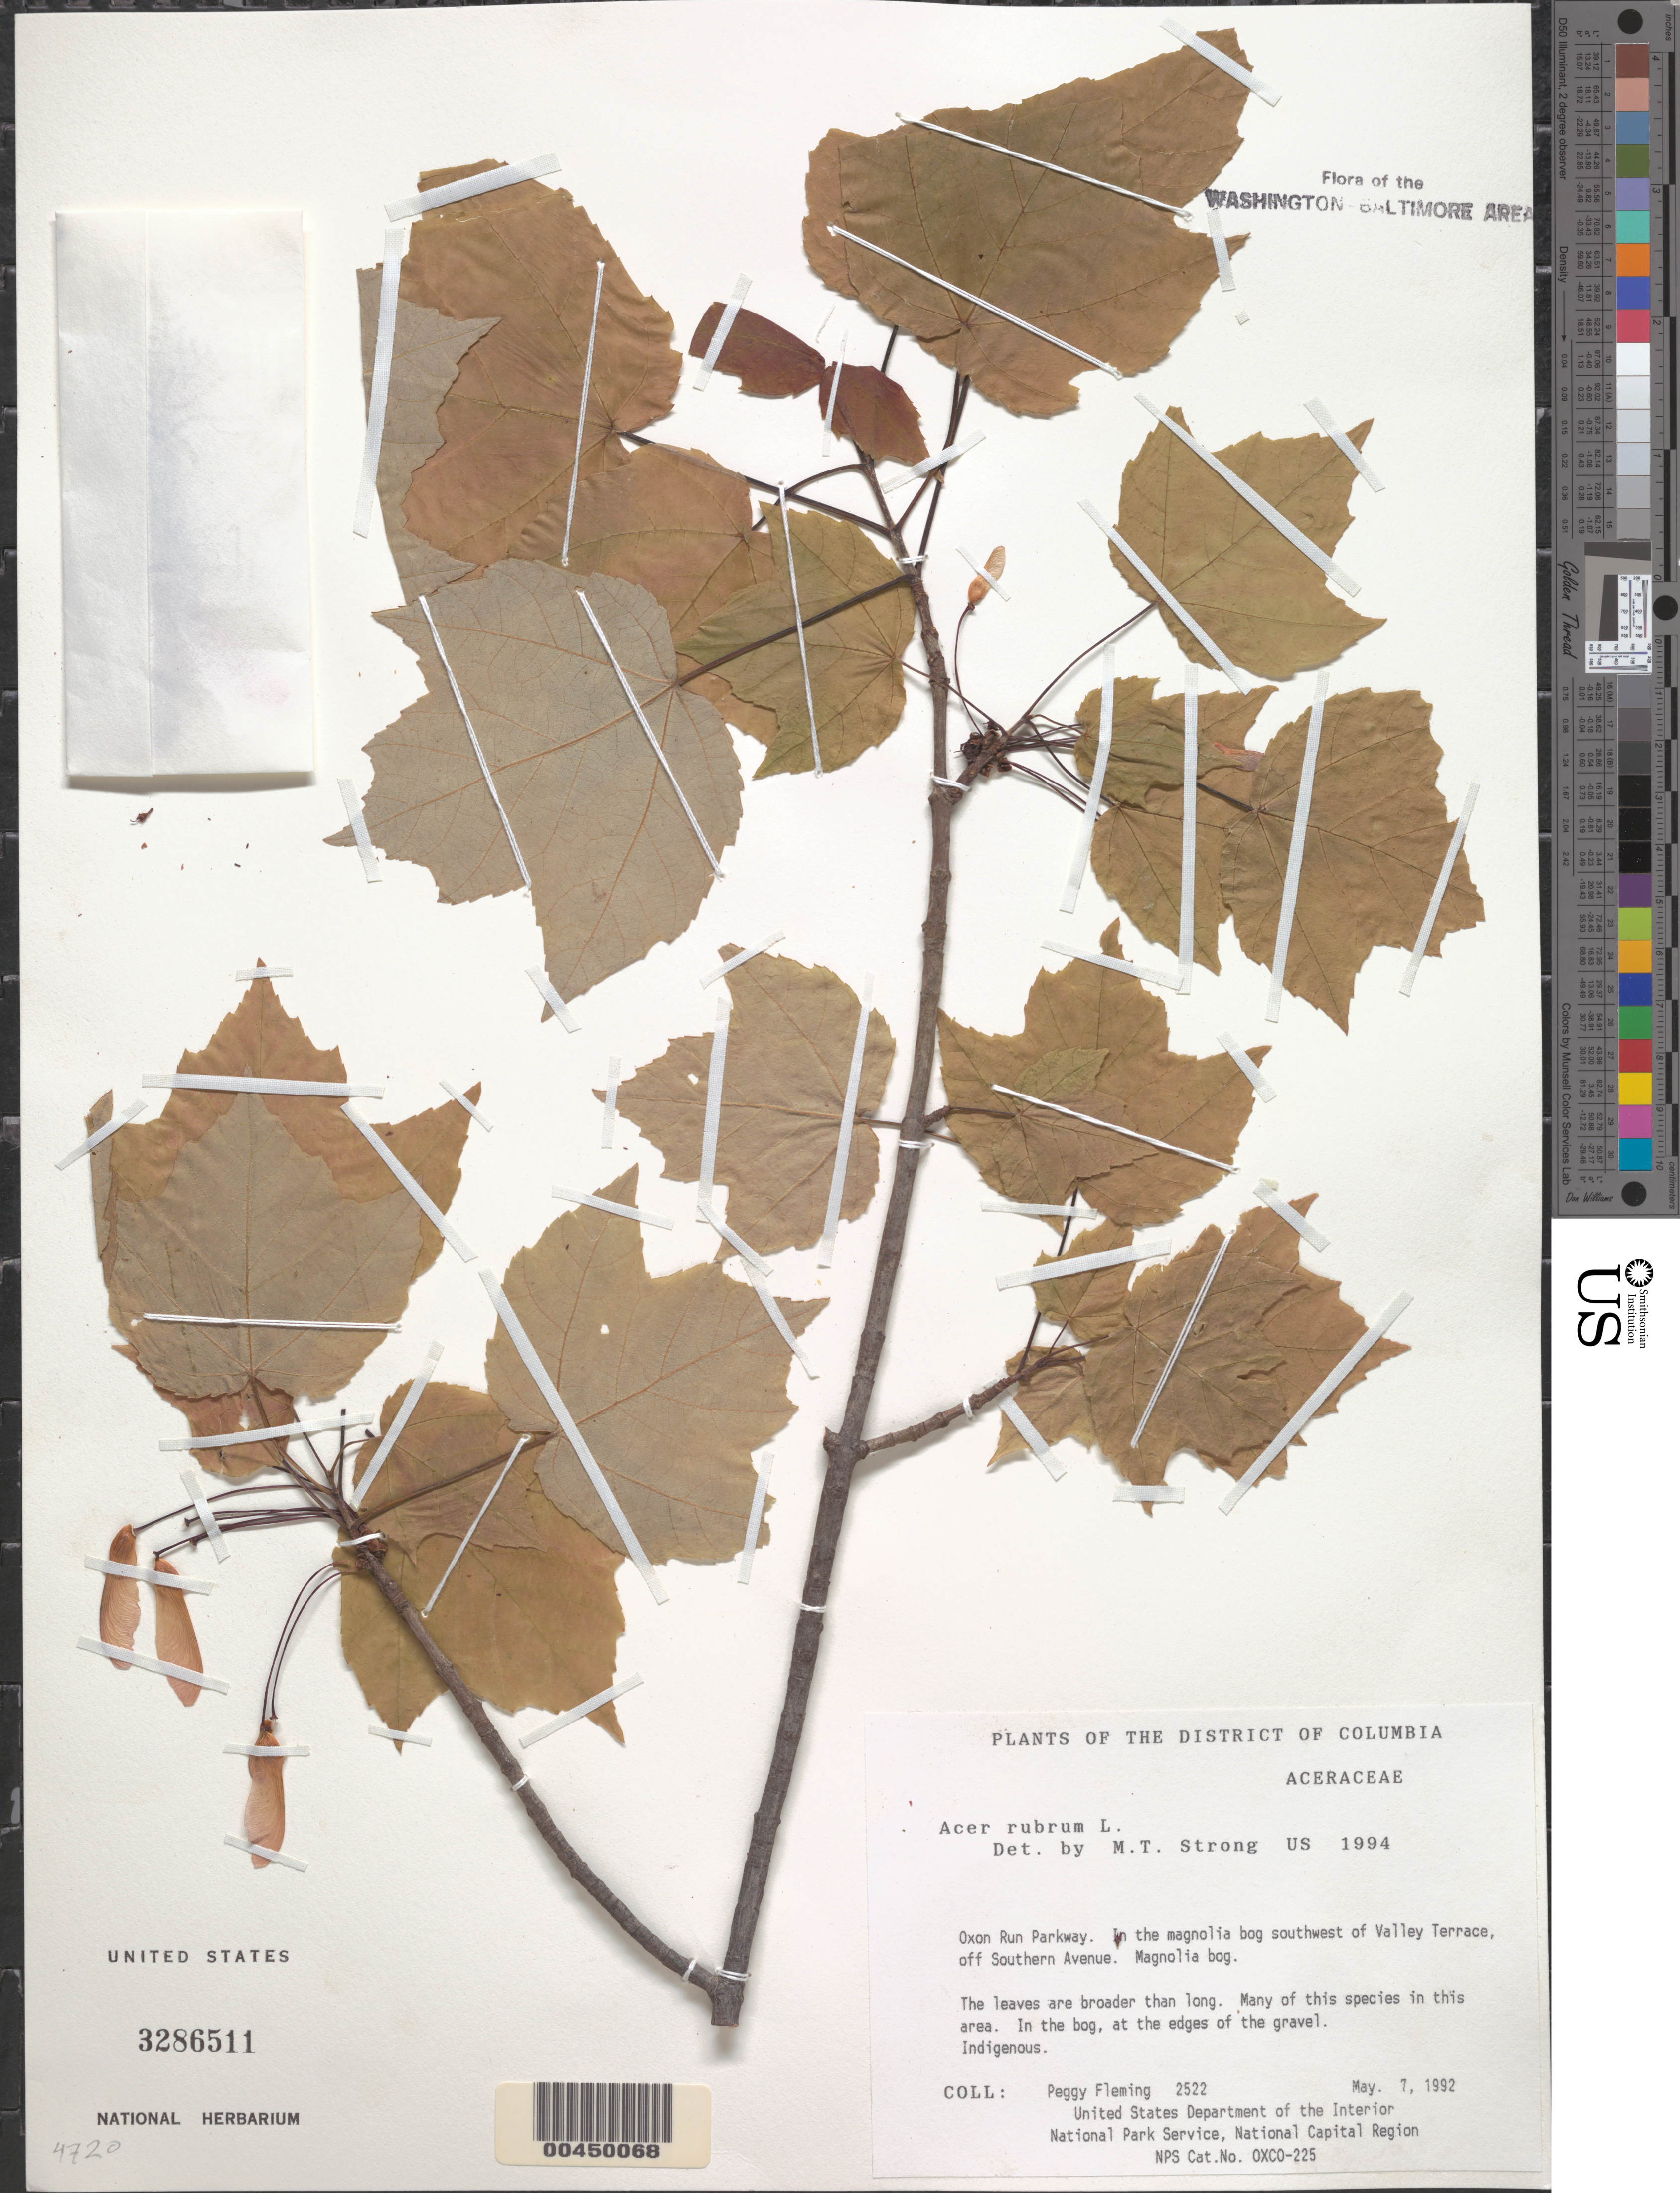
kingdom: Plantae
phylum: Tracheophyta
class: Magnoliopsida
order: Sapindales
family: Sapindaceae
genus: Acer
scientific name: Acer rubrum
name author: L.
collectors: P. Fleming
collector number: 2522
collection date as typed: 07 May 1992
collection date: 1992-05-07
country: United States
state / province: District of Columbia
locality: Oxon Run Parkway, in Magnolia Bog southwest of Valleu Terrace off Southern Ave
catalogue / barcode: US 3286511